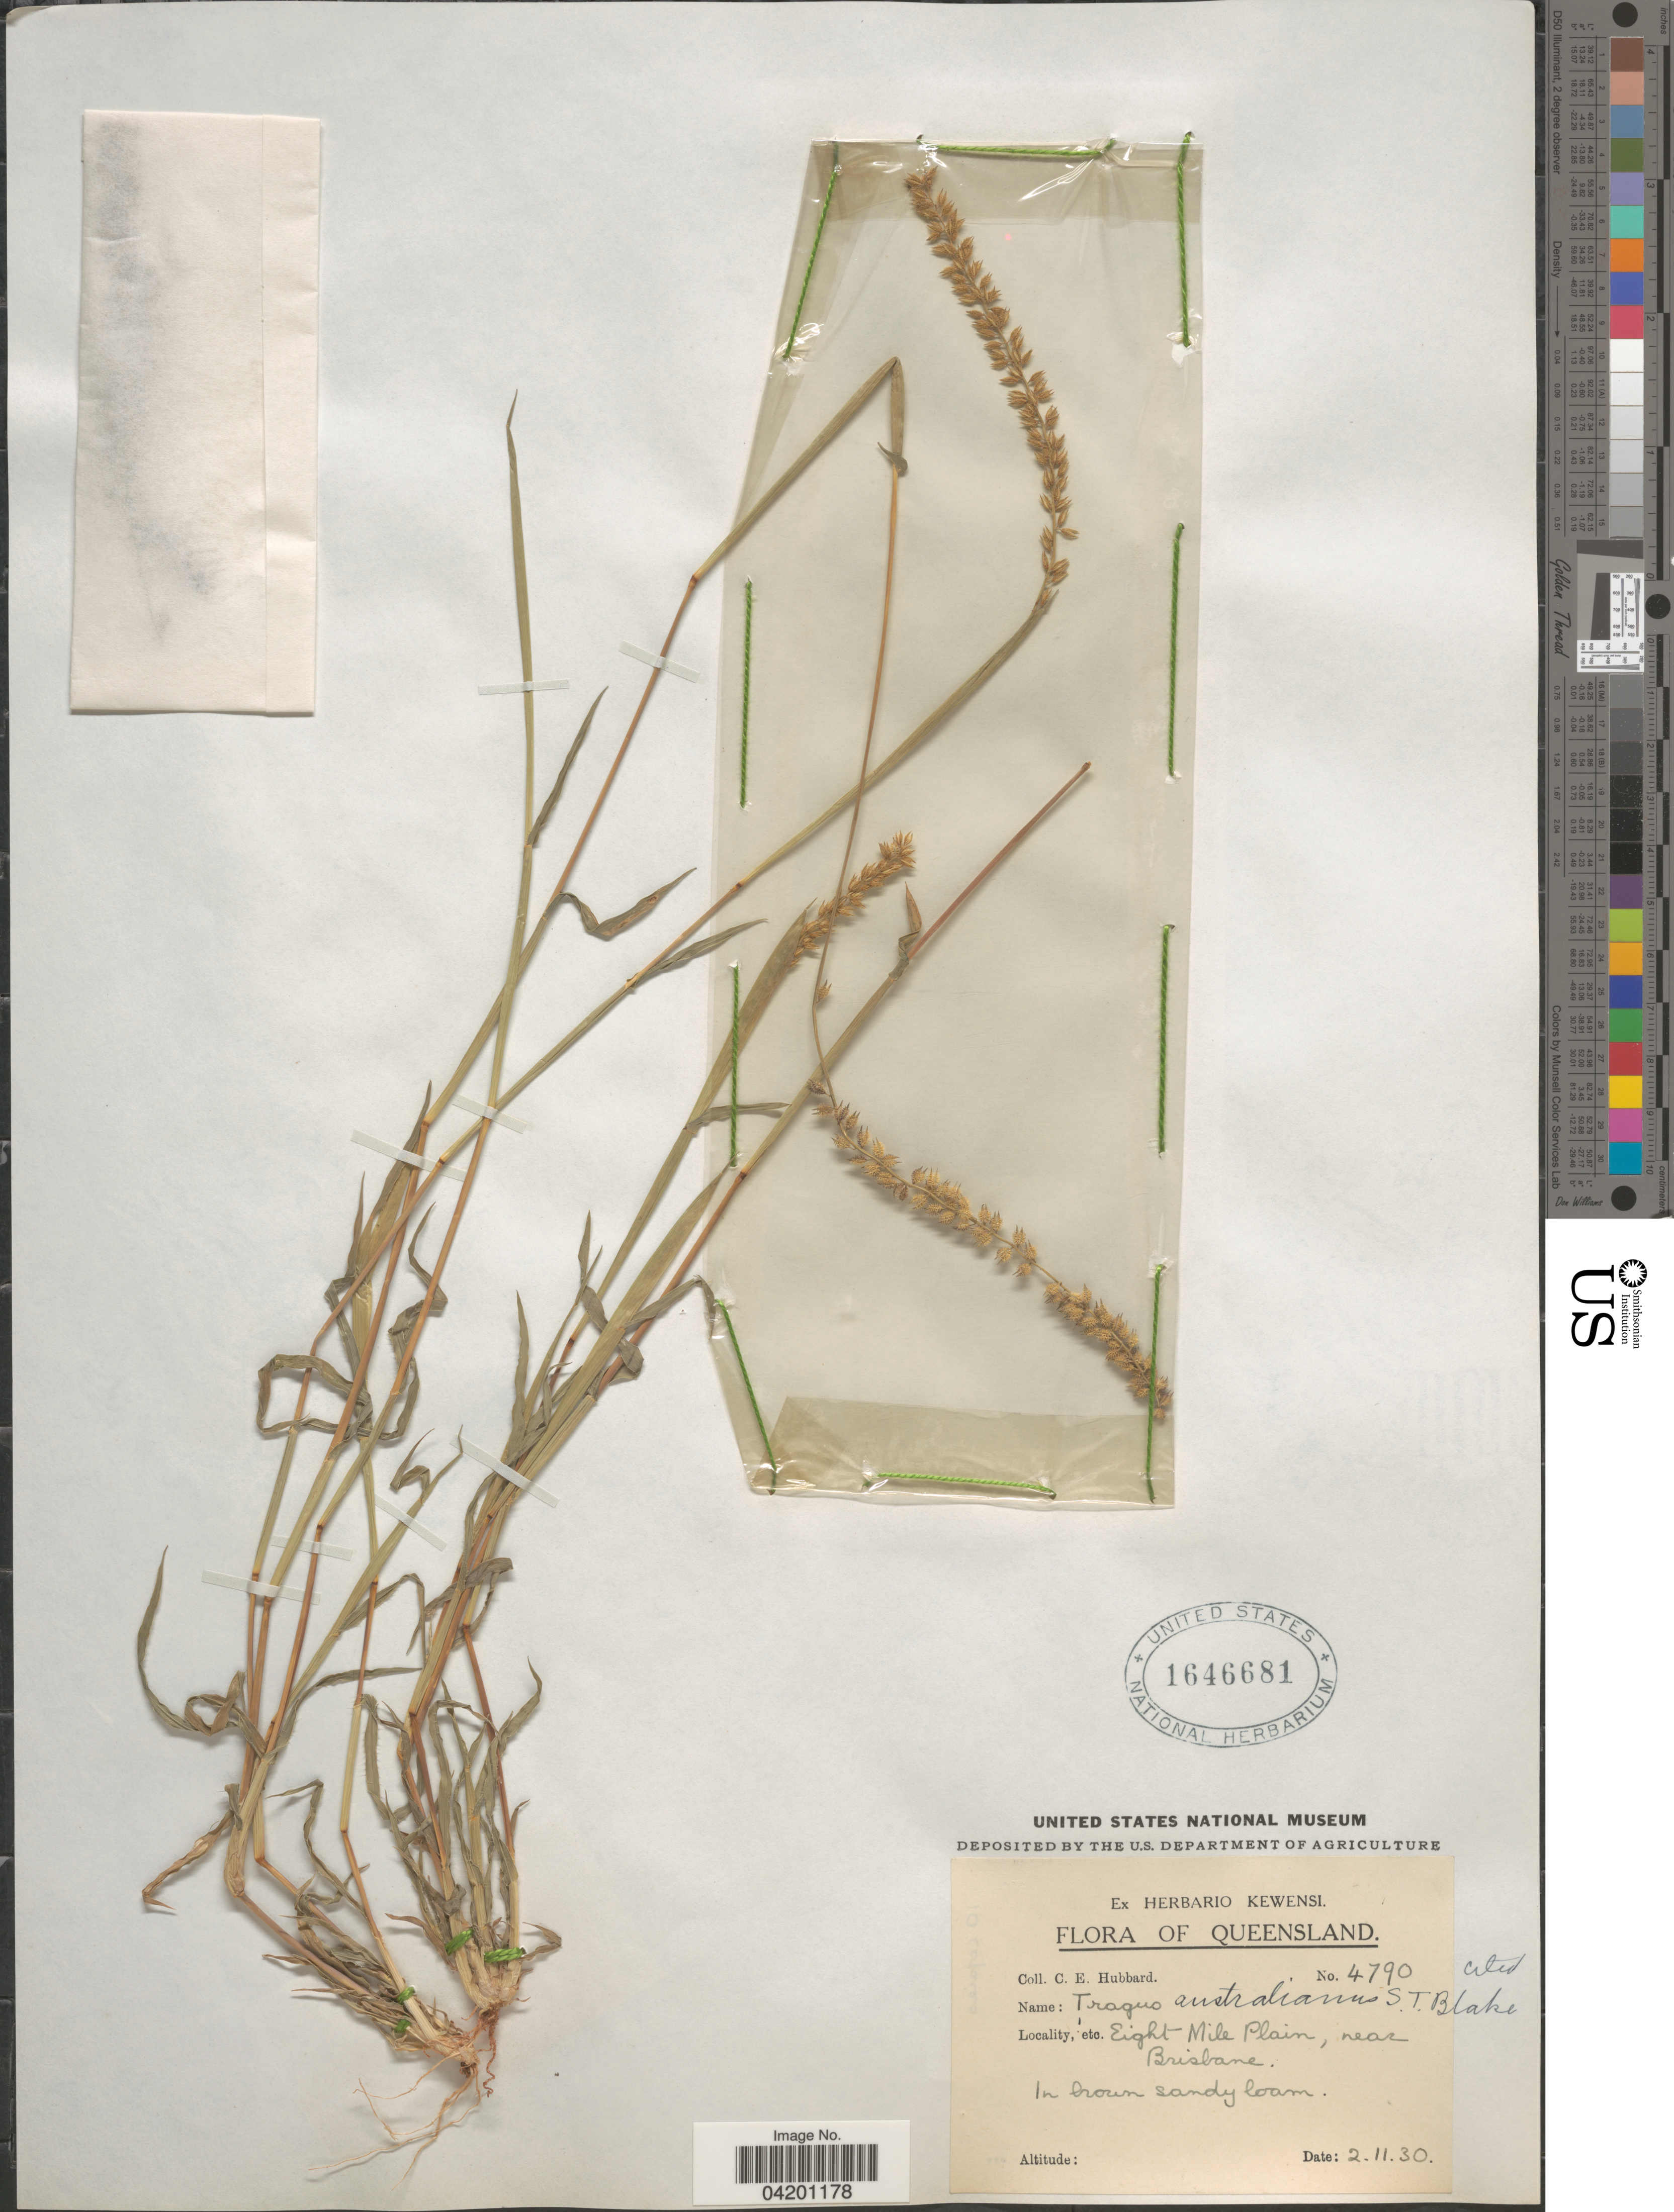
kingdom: Plantae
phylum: Tracheophyta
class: Liliopsida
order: Poales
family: Poaceae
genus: Tragus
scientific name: Tragus australianus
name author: S.T. Blake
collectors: C. E. Hubbard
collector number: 4790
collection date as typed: Transcribed d/m/y: 2/11/30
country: Australia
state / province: Queensland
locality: Eight Mile Plain, near Brisbane.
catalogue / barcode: US 1646681